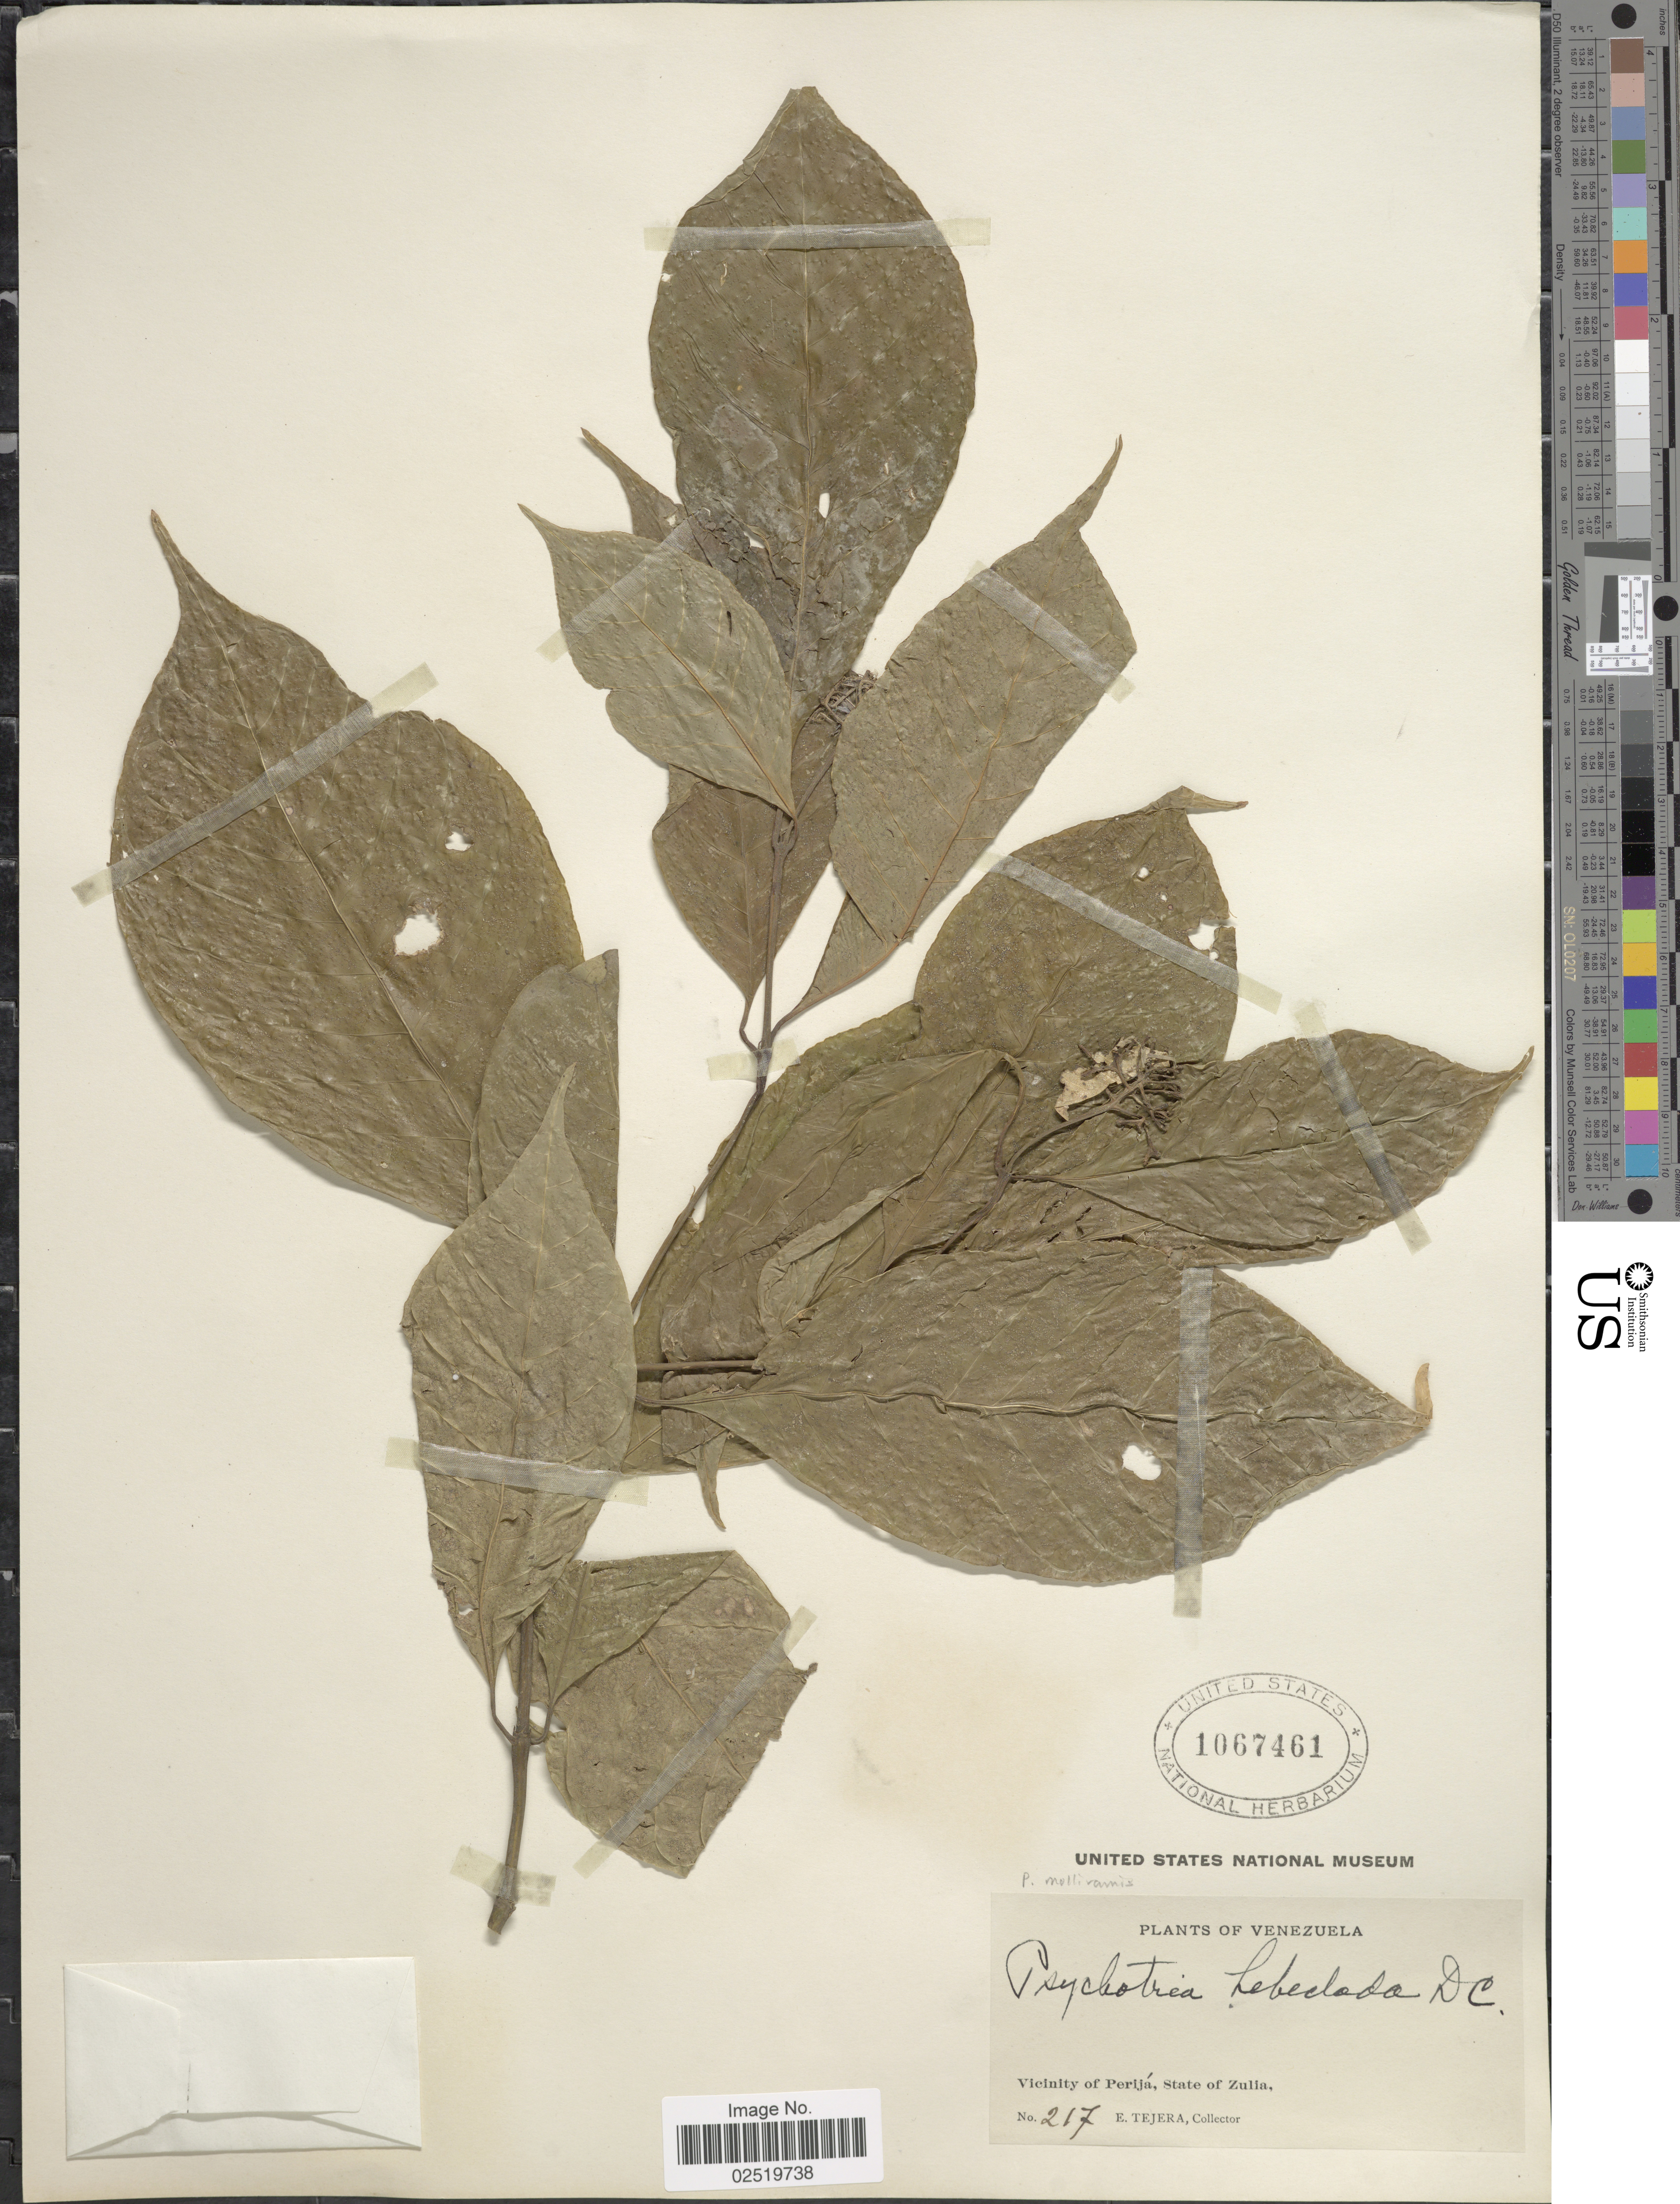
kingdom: Plantae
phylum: Tracheophyta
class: Magnoliopsida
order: Gentianales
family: Rubiaceae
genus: Psychotria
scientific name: Psychotria molliramis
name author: (K. Schum. & K. Krause) Steyerm.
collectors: E. Tejera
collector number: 217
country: Venezuela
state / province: Zulia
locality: Vicinity of Perija.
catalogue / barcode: US 1067461